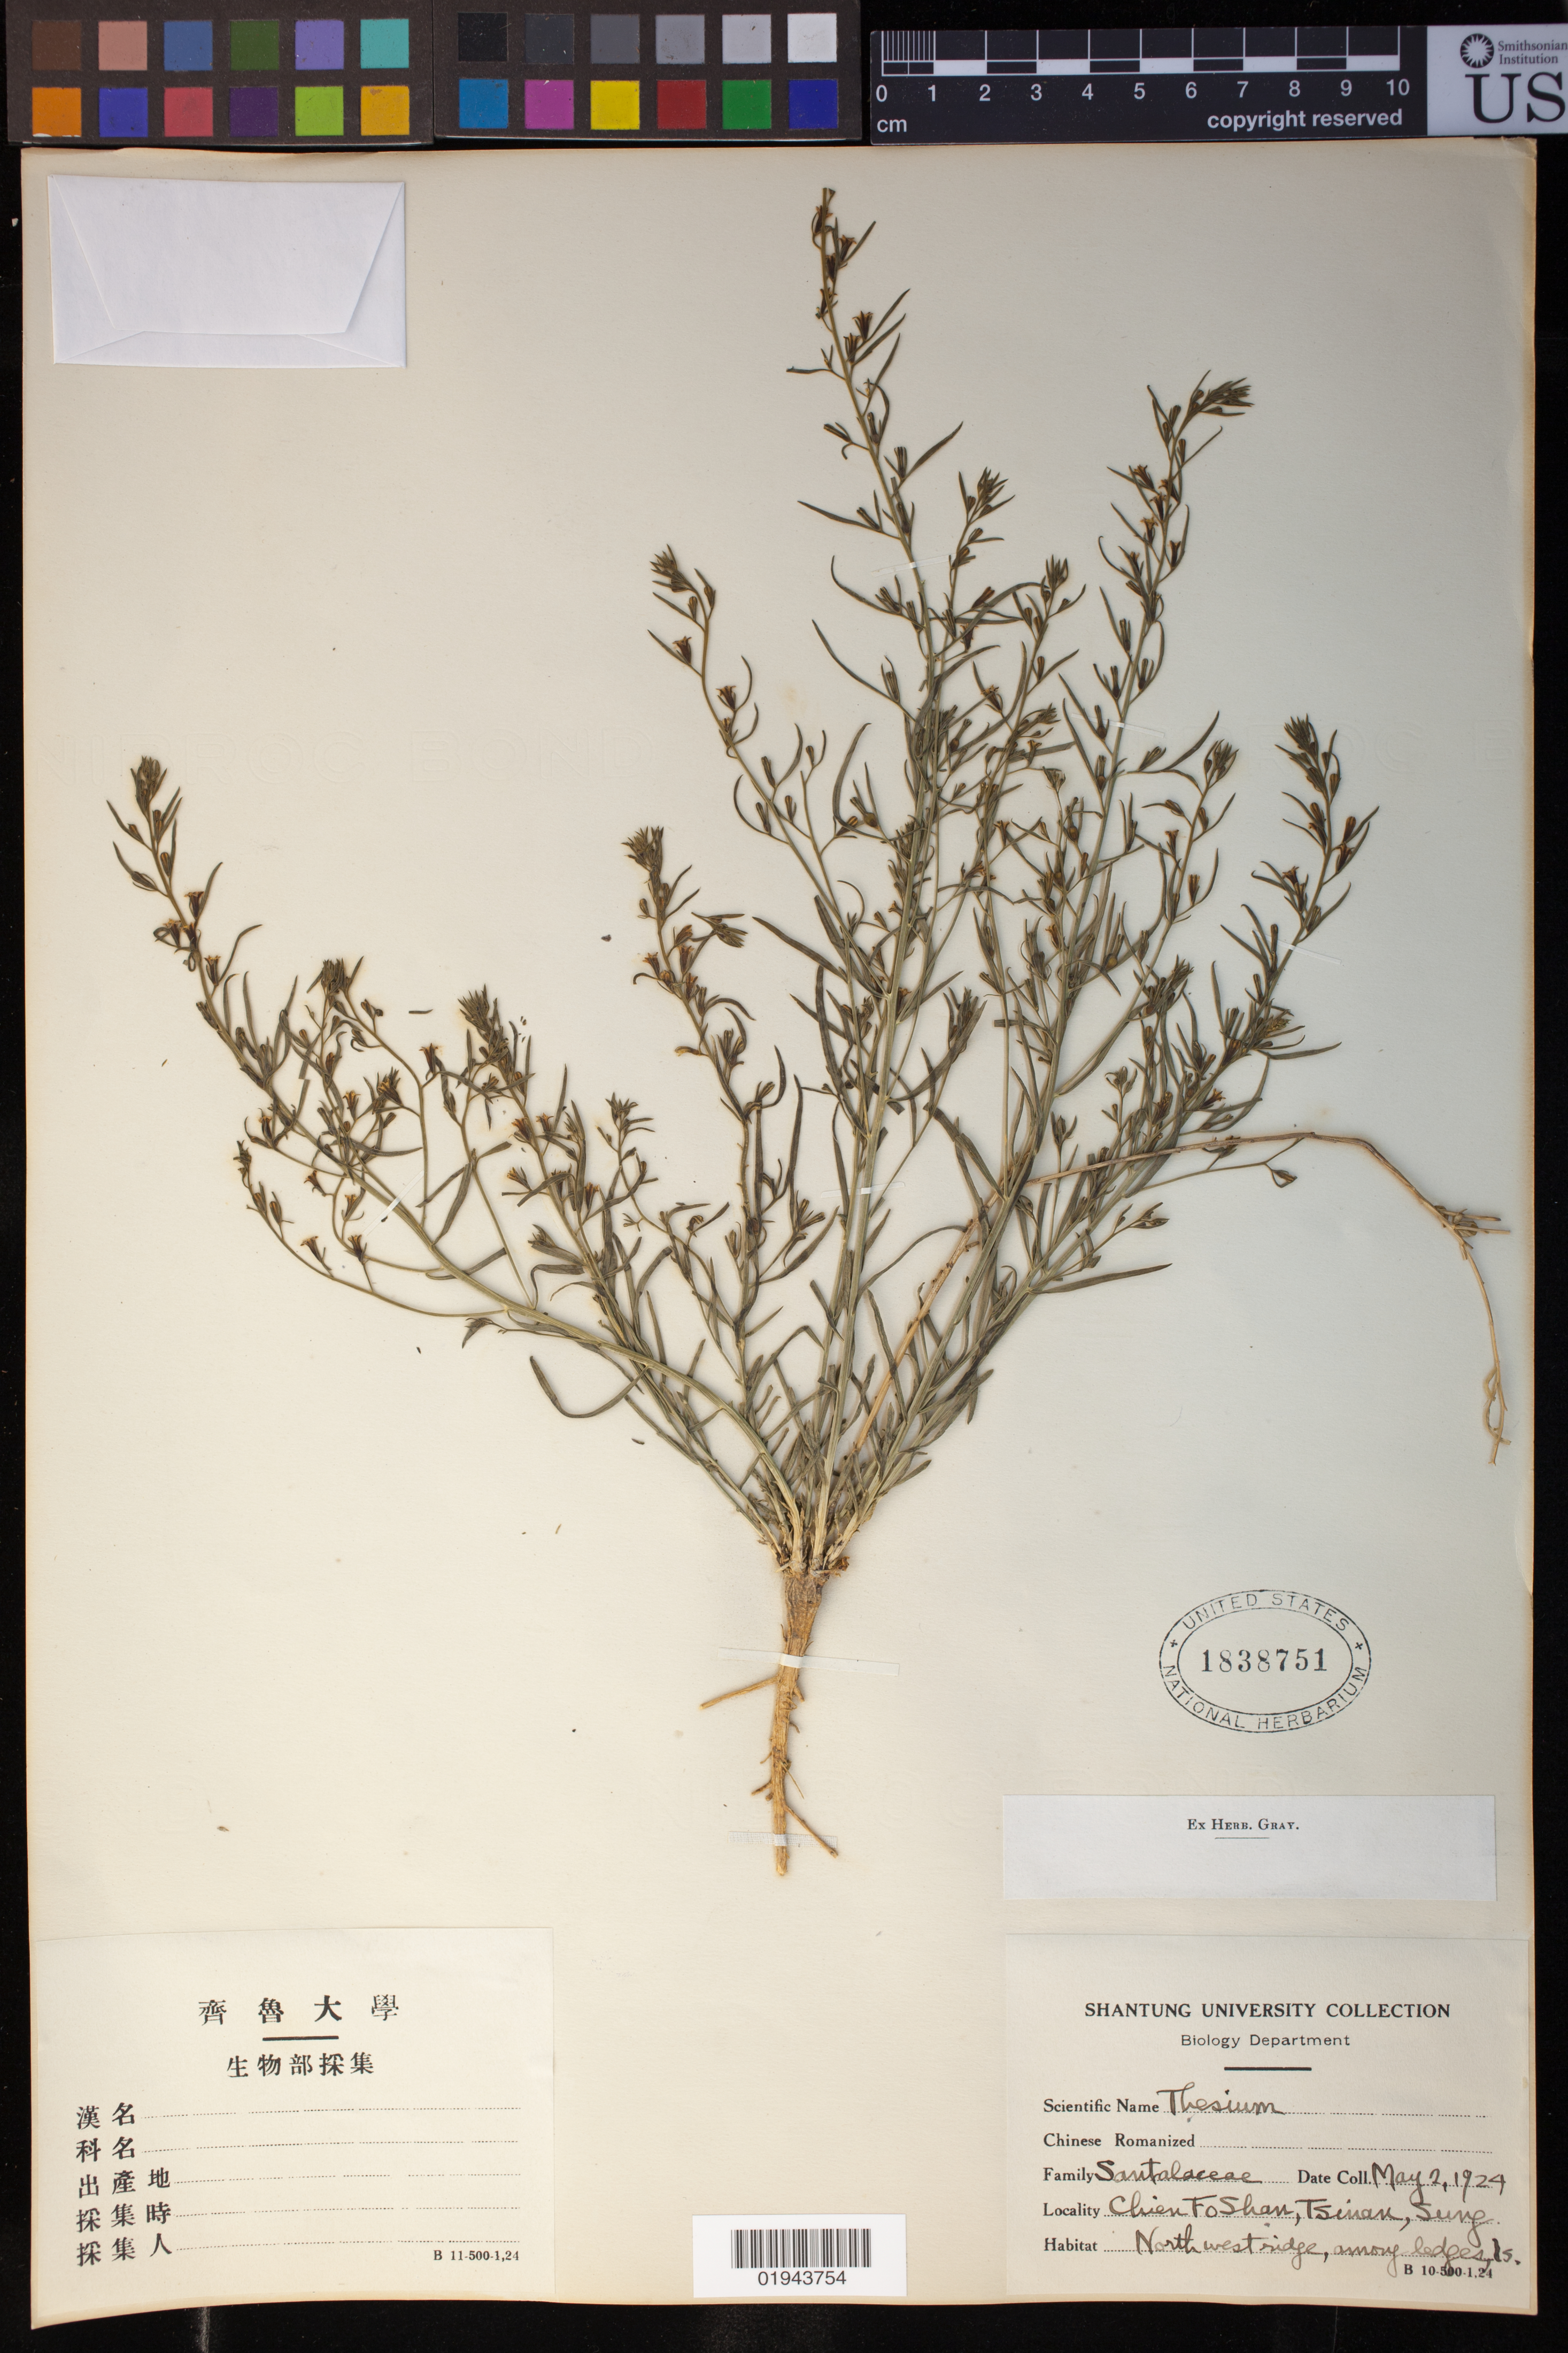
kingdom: Plantae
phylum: Tracheophyta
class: Magnoliopsida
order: Santalales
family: Thesiaceae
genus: Thesium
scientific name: Thesium sp.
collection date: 1924-05-02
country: Taiwan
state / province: Kaohsiung City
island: Taiwan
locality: Chien Fo Shan, Tsinan, Sung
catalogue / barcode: US 1838751